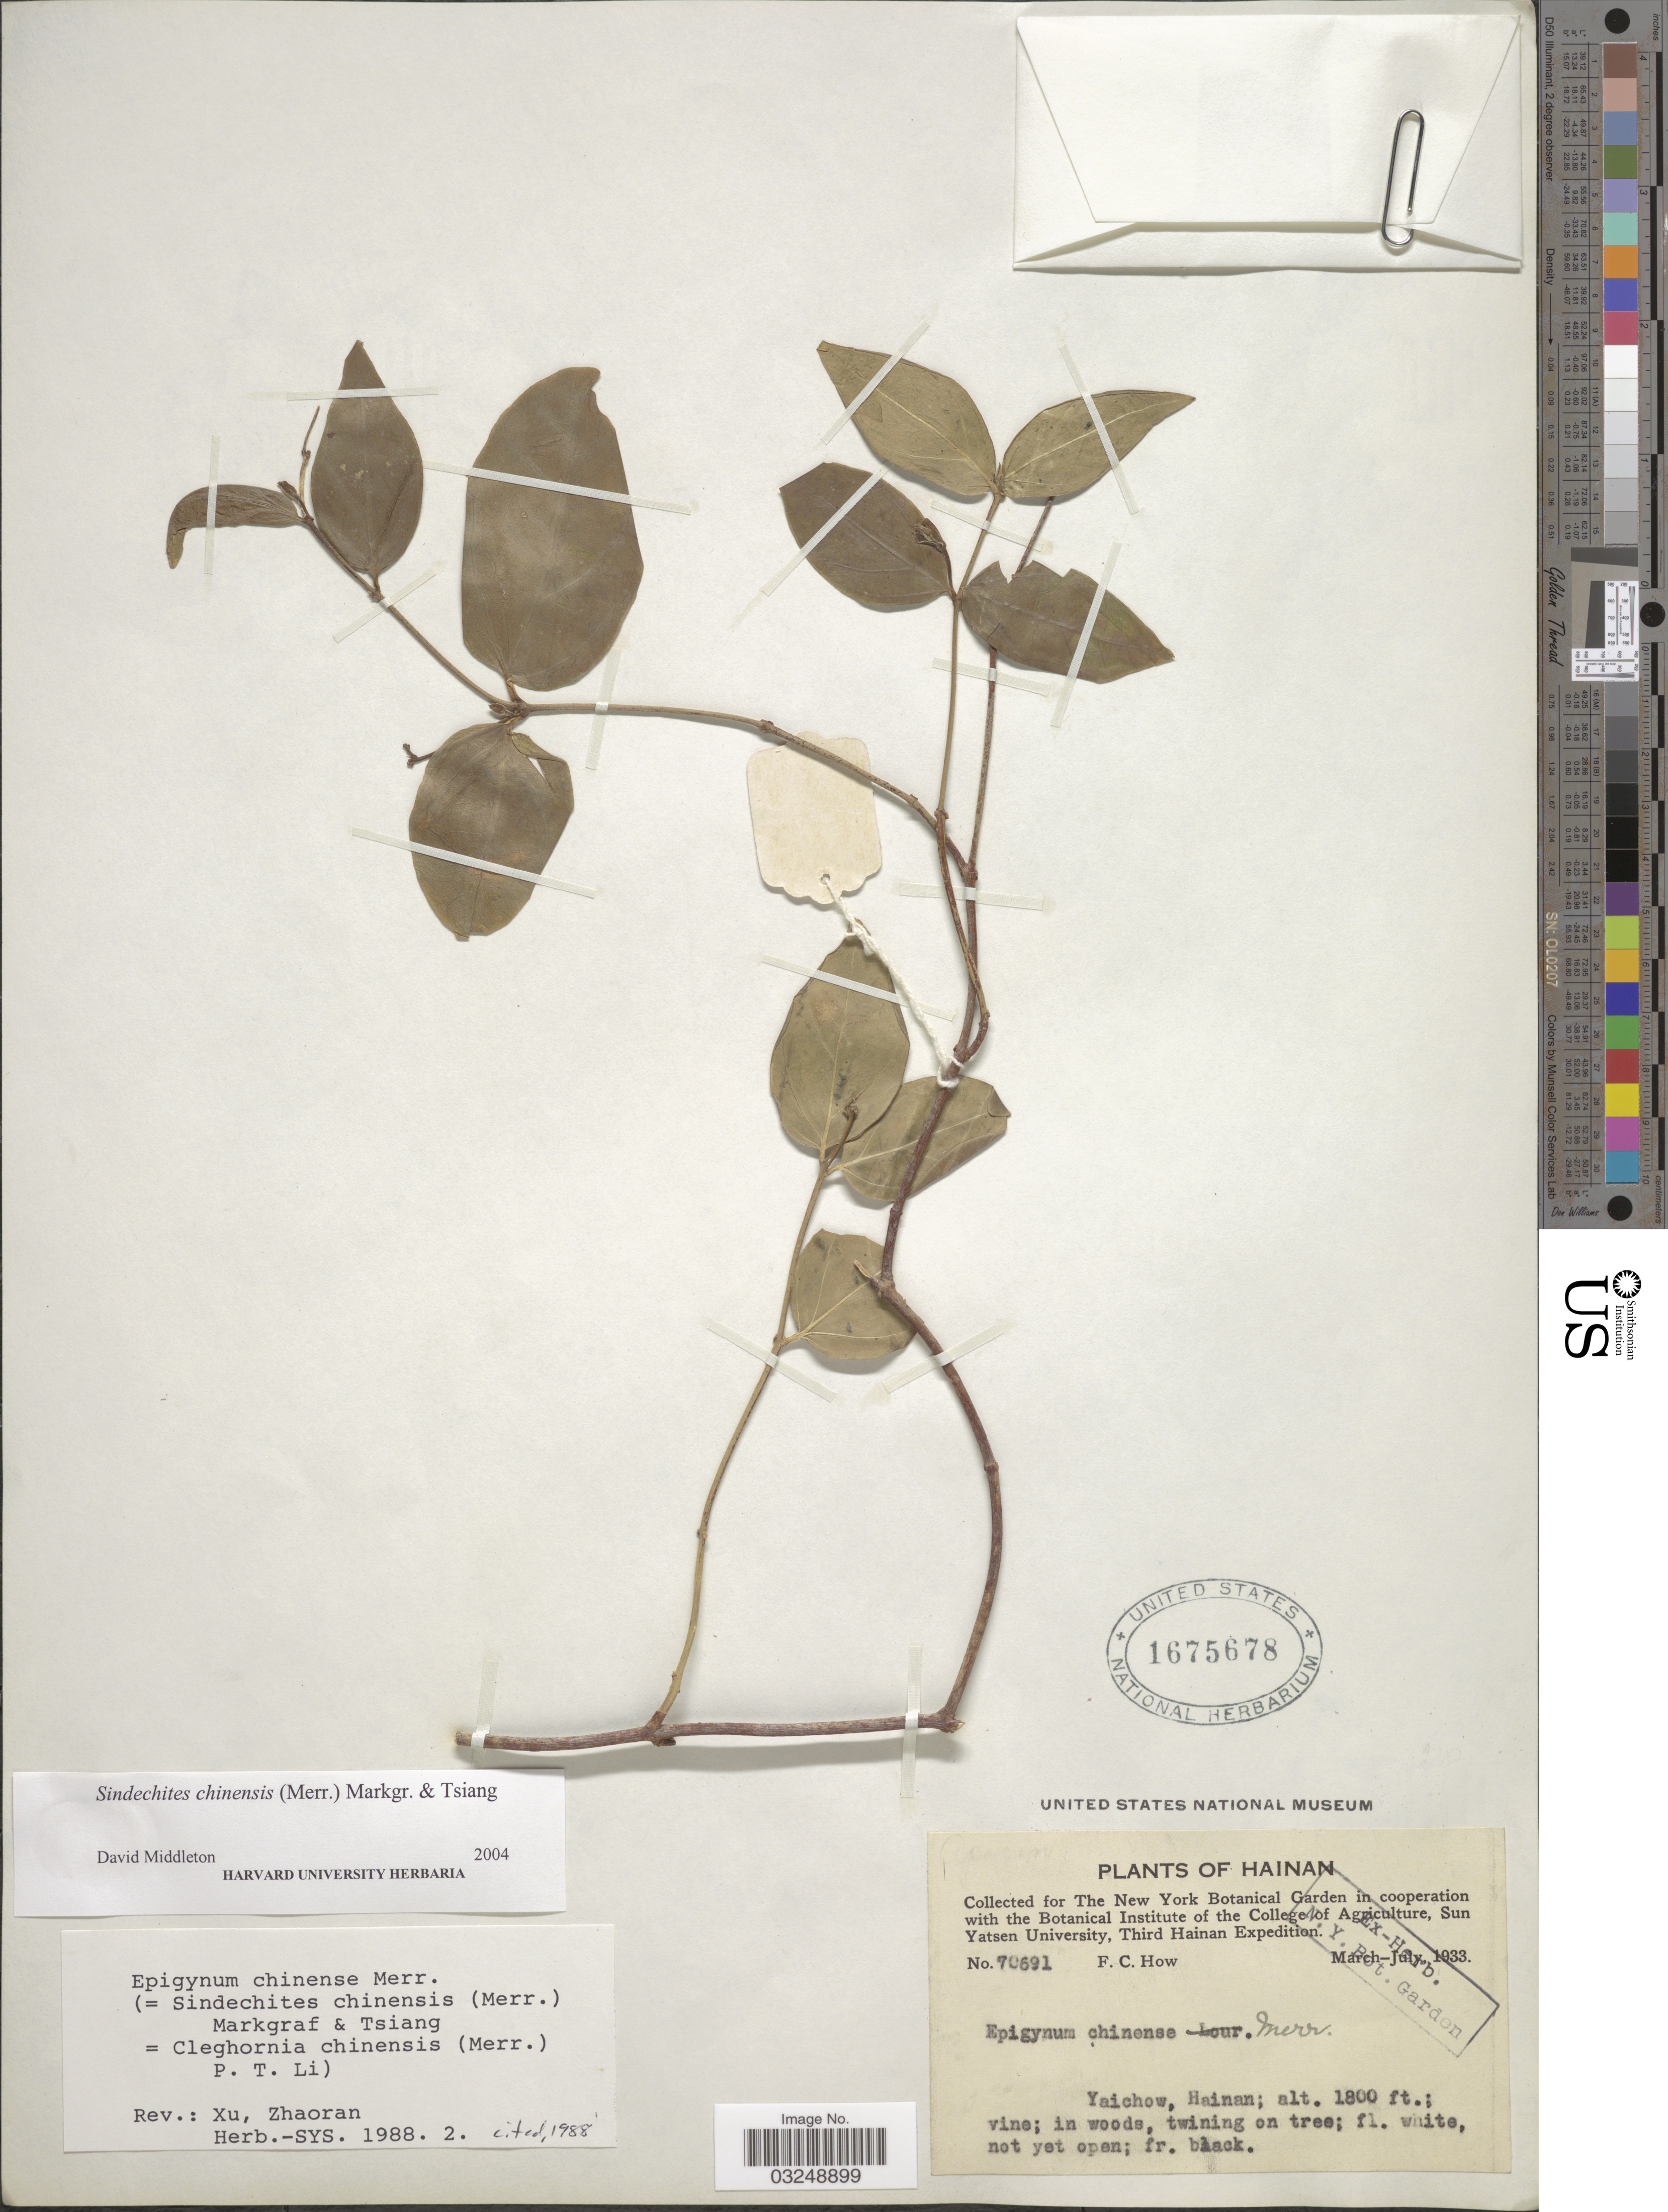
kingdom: Plantae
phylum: Tracheophyta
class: Magnoliopsida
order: Gentianales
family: Apocynaceae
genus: Sindechites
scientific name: Sindechites chinensis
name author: (Merr.) Markgr. & Tsiang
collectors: F. C. How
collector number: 70691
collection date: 1933-03/1933-07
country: China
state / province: Hainan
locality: Yaichow.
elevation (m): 549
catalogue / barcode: US 1675678